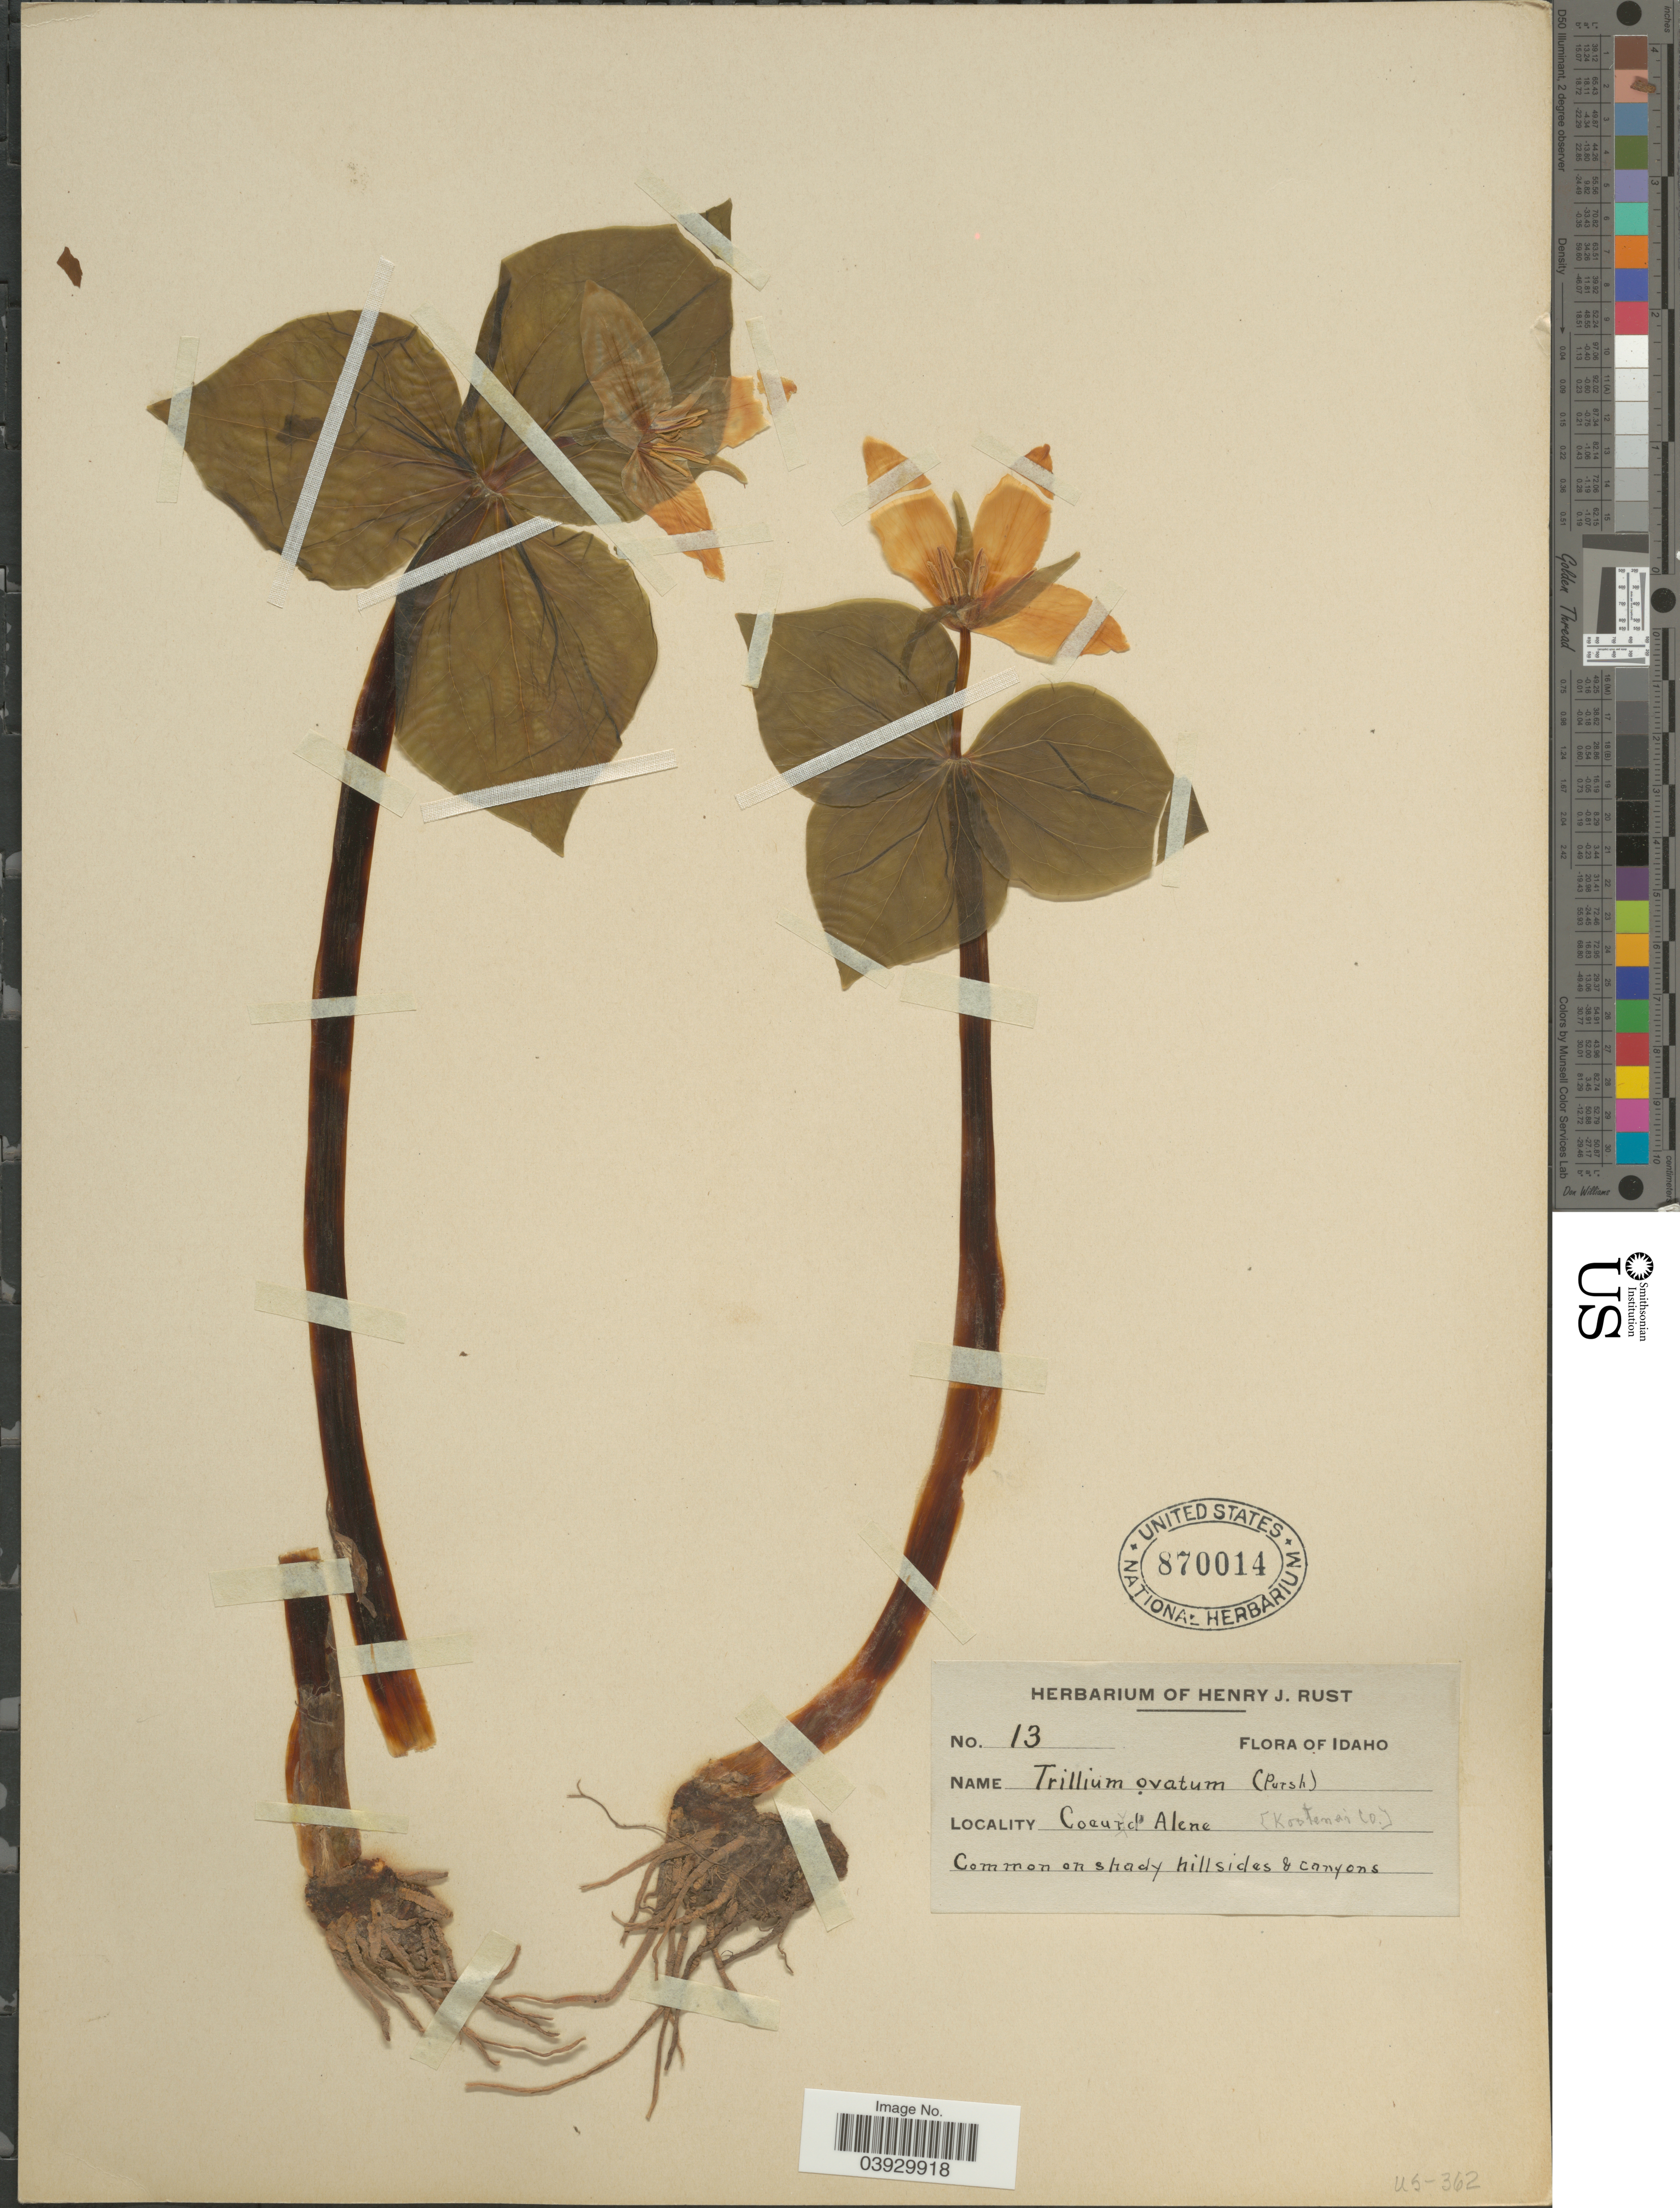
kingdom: Plantae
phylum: Tracheophyta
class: Liliopsida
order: Liliales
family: Melanthiaceae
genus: Trillium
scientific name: Trillium ovatum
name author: Pursh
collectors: ex herb. Henry J. Rust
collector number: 13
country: United States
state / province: Idaho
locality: Coeur d'Alene. Kootenai Co.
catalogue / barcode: US 870014